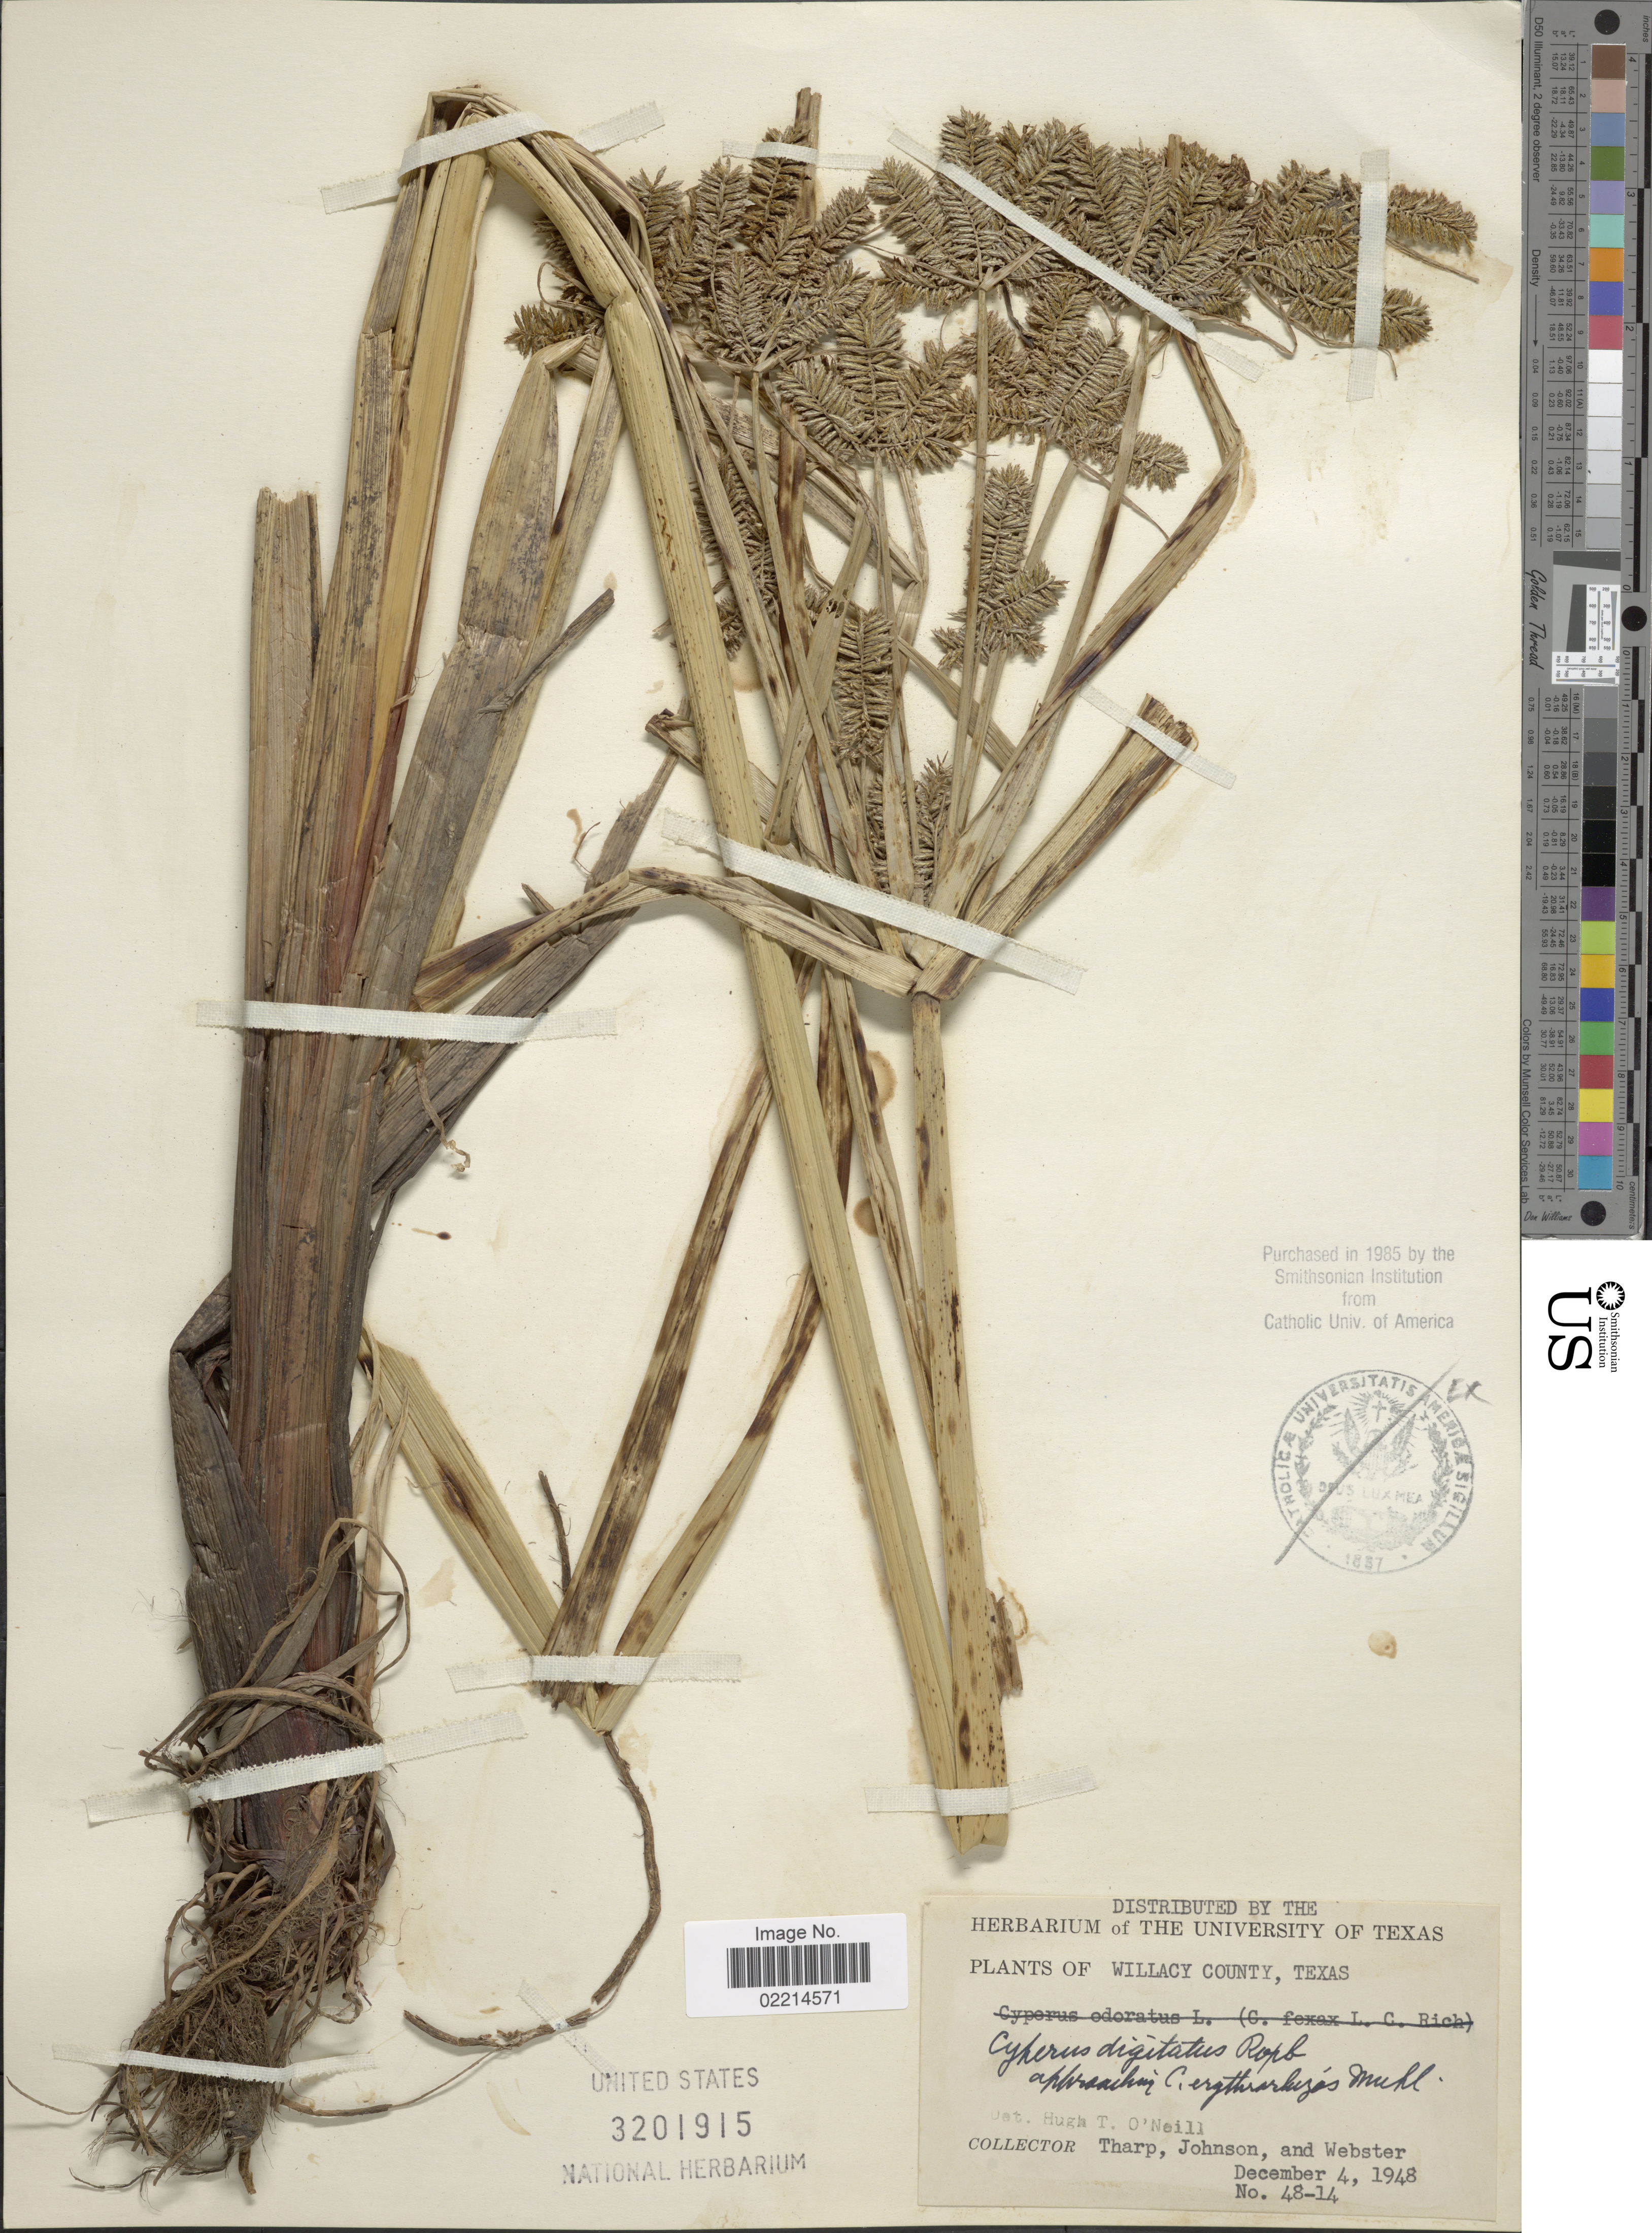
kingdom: Plantae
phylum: Tracheophyta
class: Liliopsida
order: Poales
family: Cyperaceae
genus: Cyperus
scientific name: Cyperus digitatus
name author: Roxb.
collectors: Tharp, --, -- Johnson & -. Webster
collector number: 48-14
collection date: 1948-12-04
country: United States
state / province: Texas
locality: Willacy County.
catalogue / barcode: US 3201915